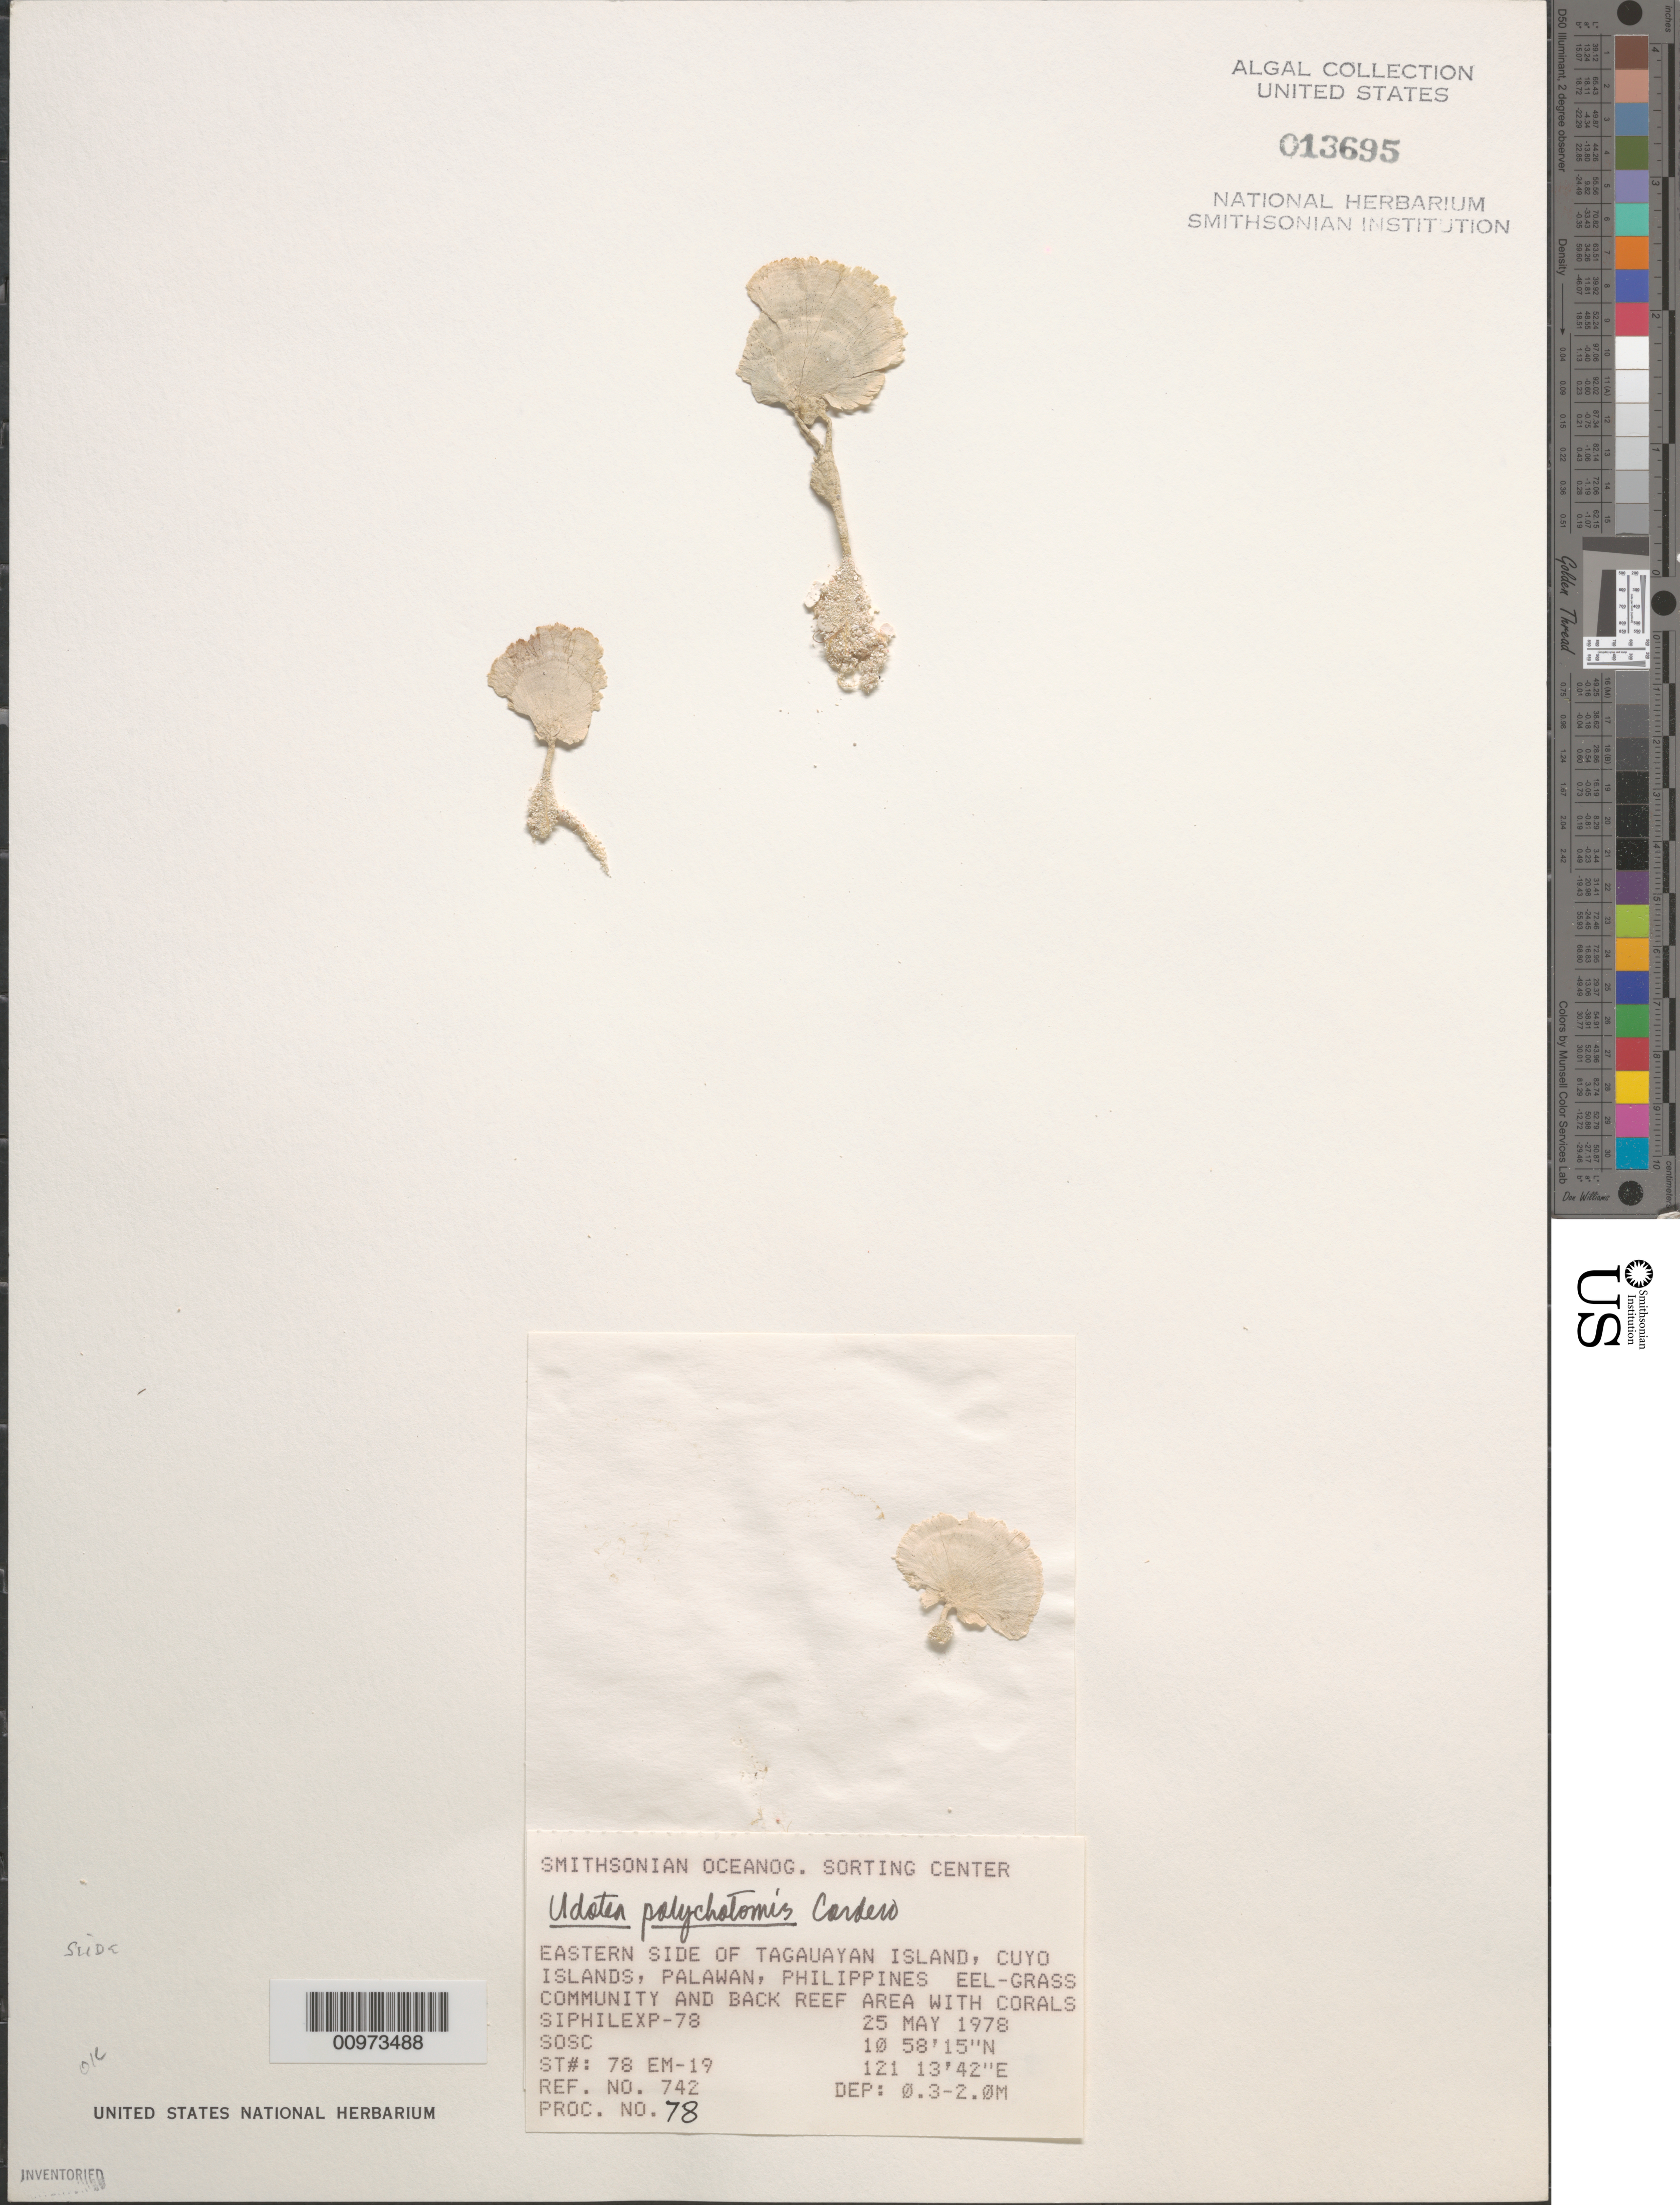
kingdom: Plantae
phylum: Chlorophyta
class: Ulvophyceae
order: Bryopsidales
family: Udoteaceae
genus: Udotea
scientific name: Udotea polychotomis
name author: Cordero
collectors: SOSC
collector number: Station 78 EM-19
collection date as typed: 25 May 1978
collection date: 1978-05-25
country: Philippines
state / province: Mimaropa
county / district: Palawan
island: Tagauayan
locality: Eastern side of island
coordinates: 10 58' 15" N, 121 13' 42" E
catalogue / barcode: US 13695